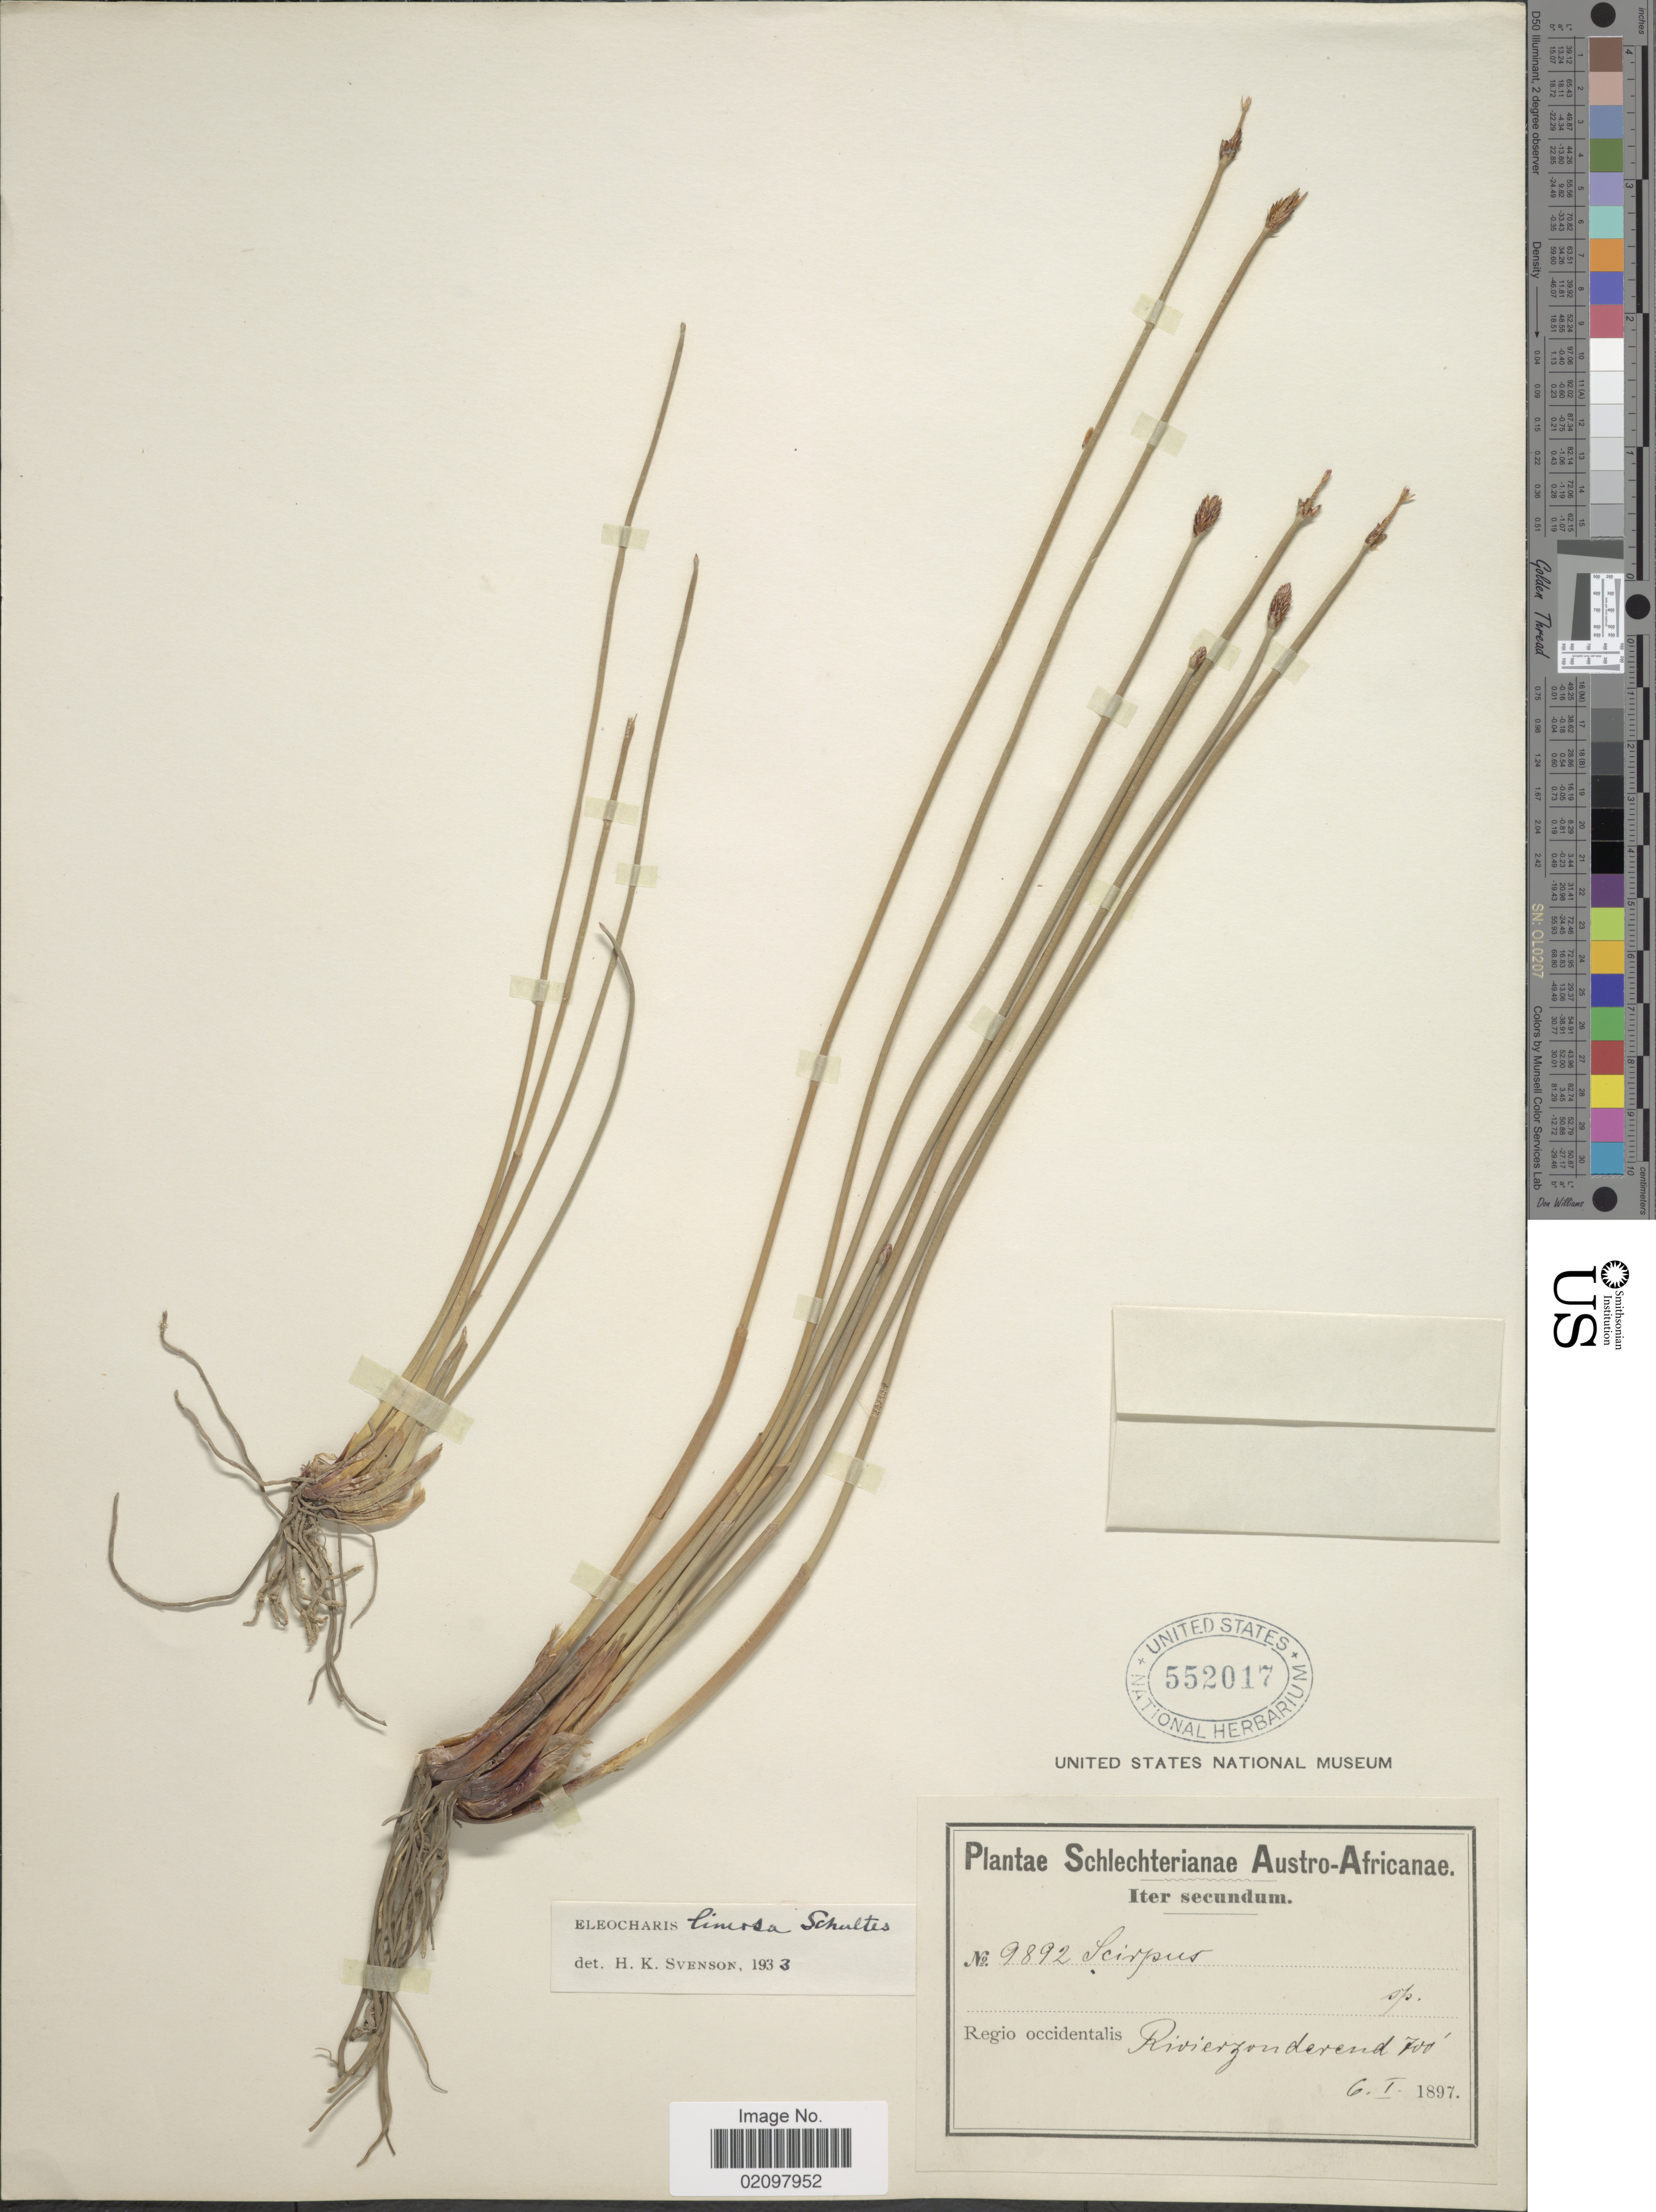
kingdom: Plantae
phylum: Tracheophyta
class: Liliopsida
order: Poales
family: Cyperaceae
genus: Eleocharis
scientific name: Eleocharis limosa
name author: (Schrad.) Schult.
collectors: Schlechter, --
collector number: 9892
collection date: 1897-01-06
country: South Africa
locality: Austro-Africanae, Iter secundum, Regio occidentalis, Rivierzonderend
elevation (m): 213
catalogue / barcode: US 552017